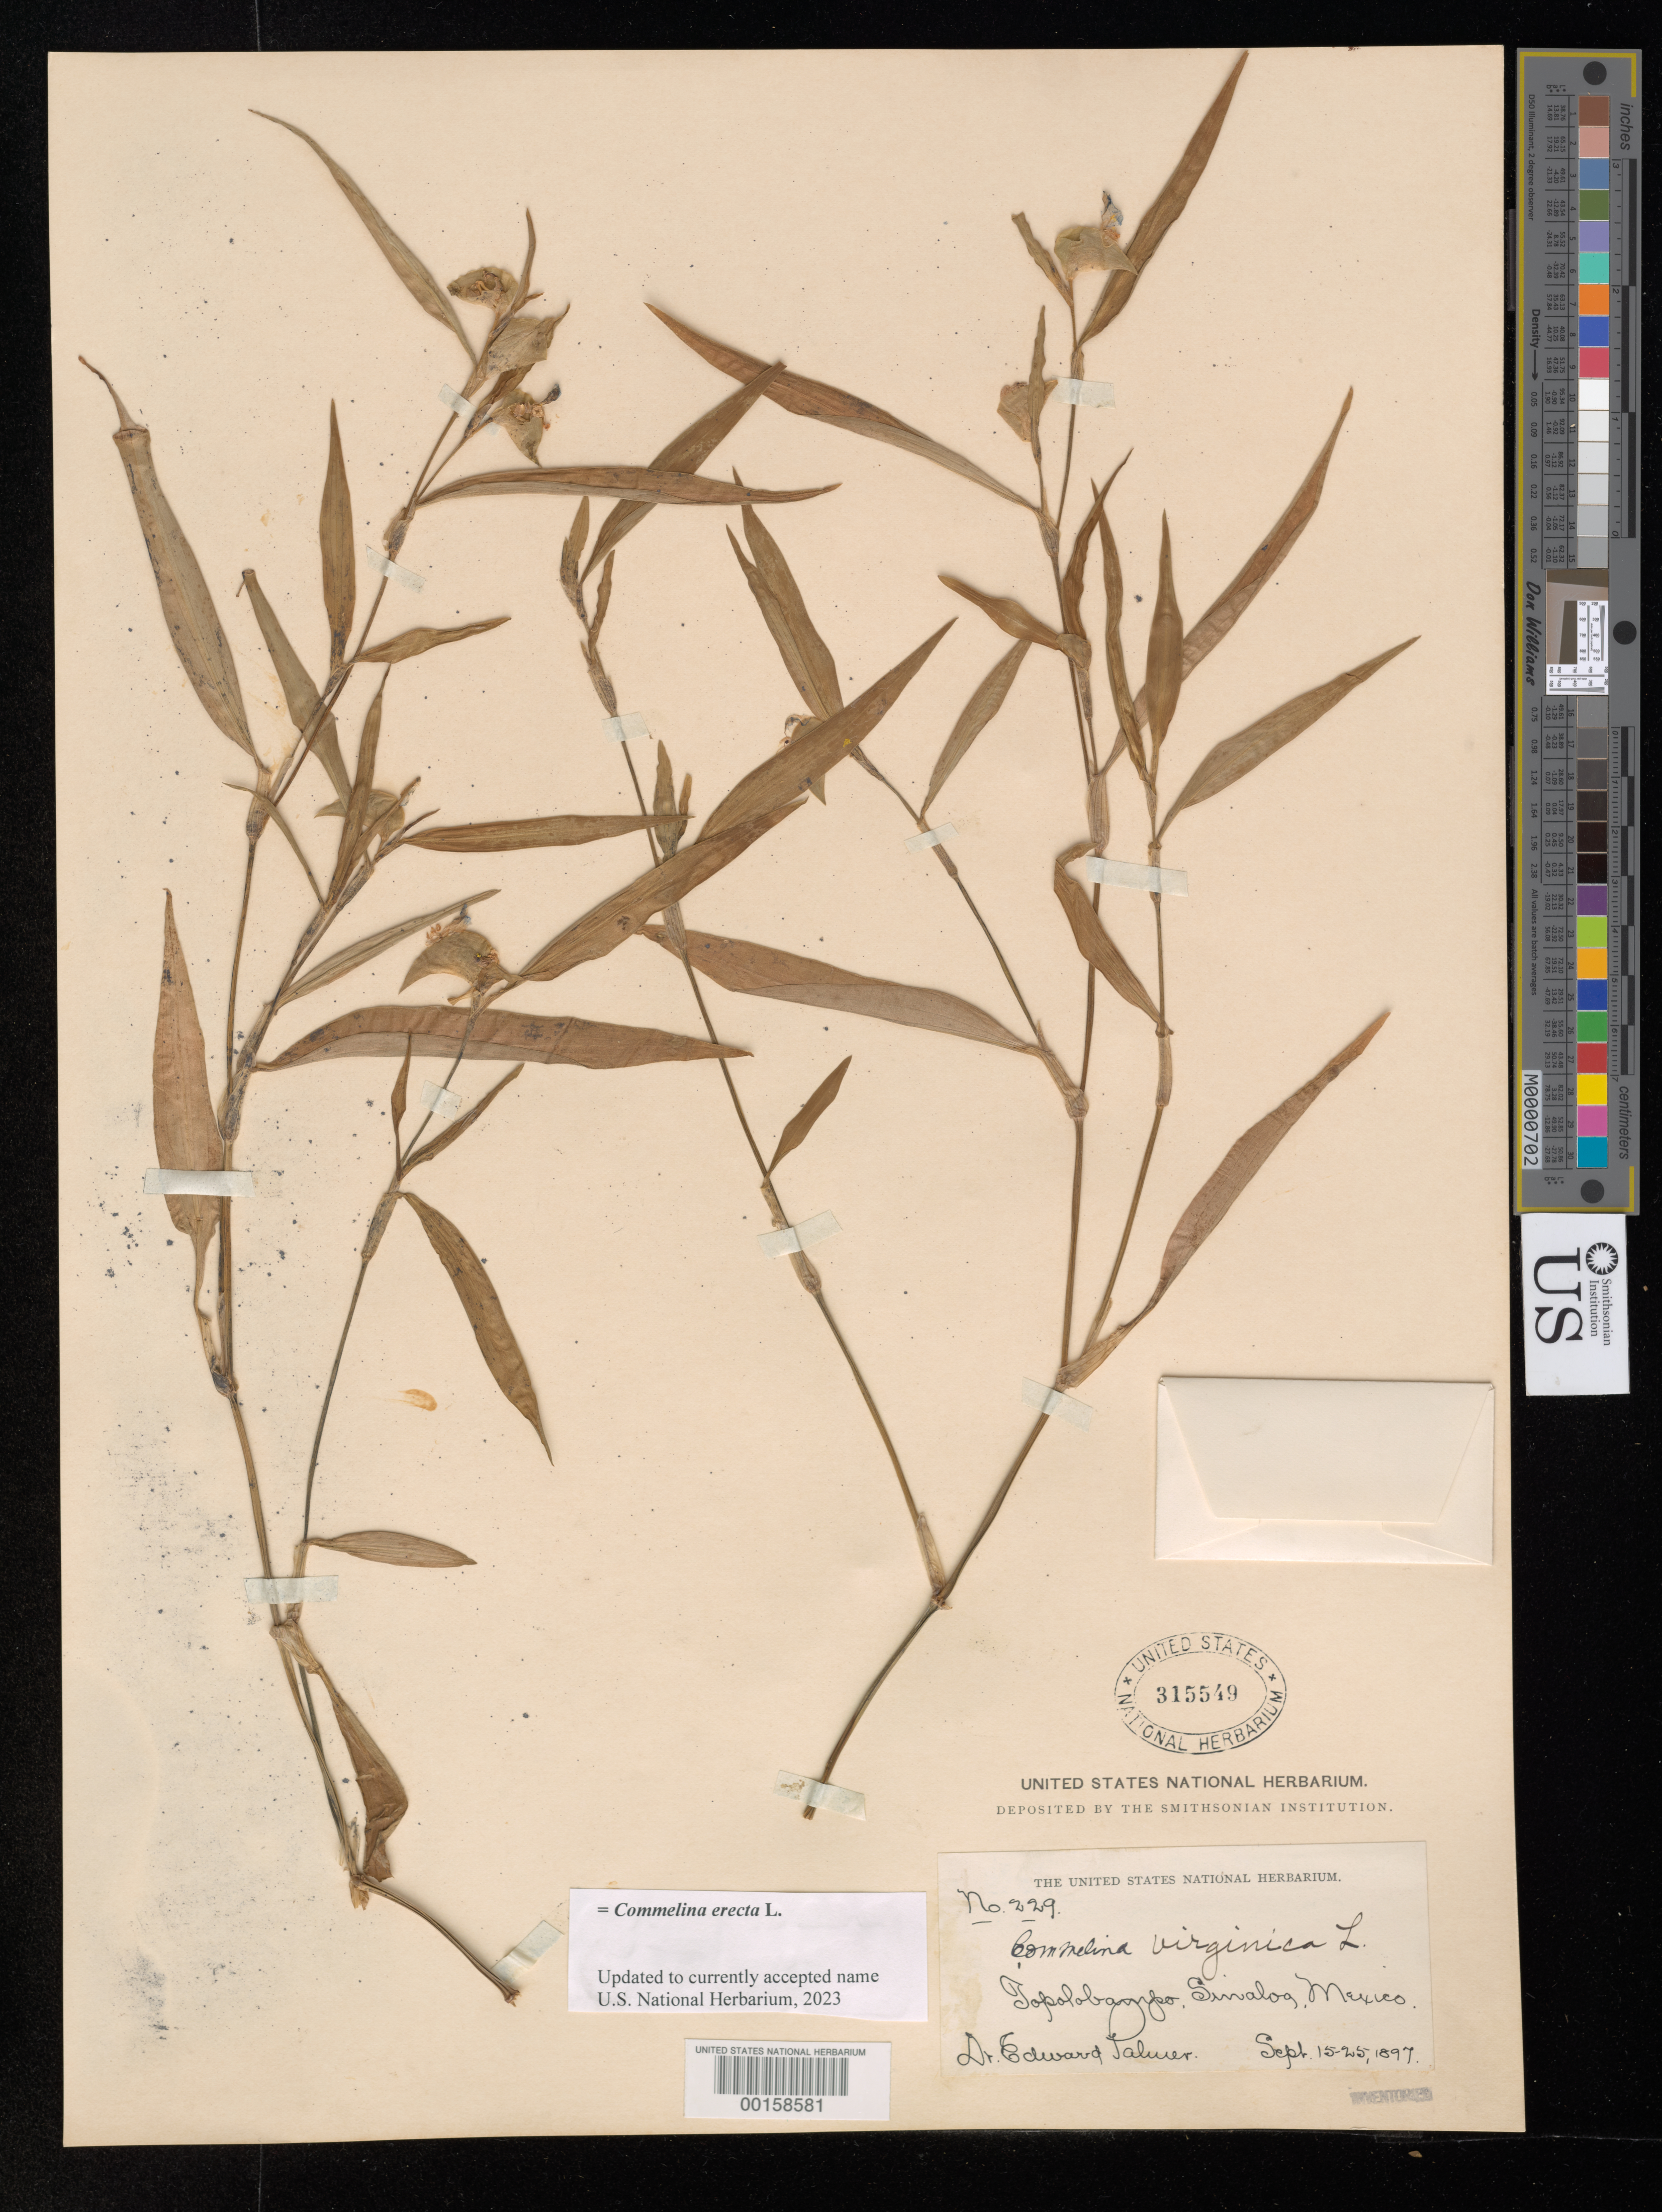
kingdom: Plantae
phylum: Tracheophyta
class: Liliopsida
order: Commelinales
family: Commelinaceae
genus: Commelina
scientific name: Commelina erecta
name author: L.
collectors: E. Palmer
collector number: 229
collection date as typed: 15 Sep 1897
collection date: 1897-09-15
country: Mexico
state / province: Sinaloa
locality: Topolobamko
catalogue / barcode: US 315549